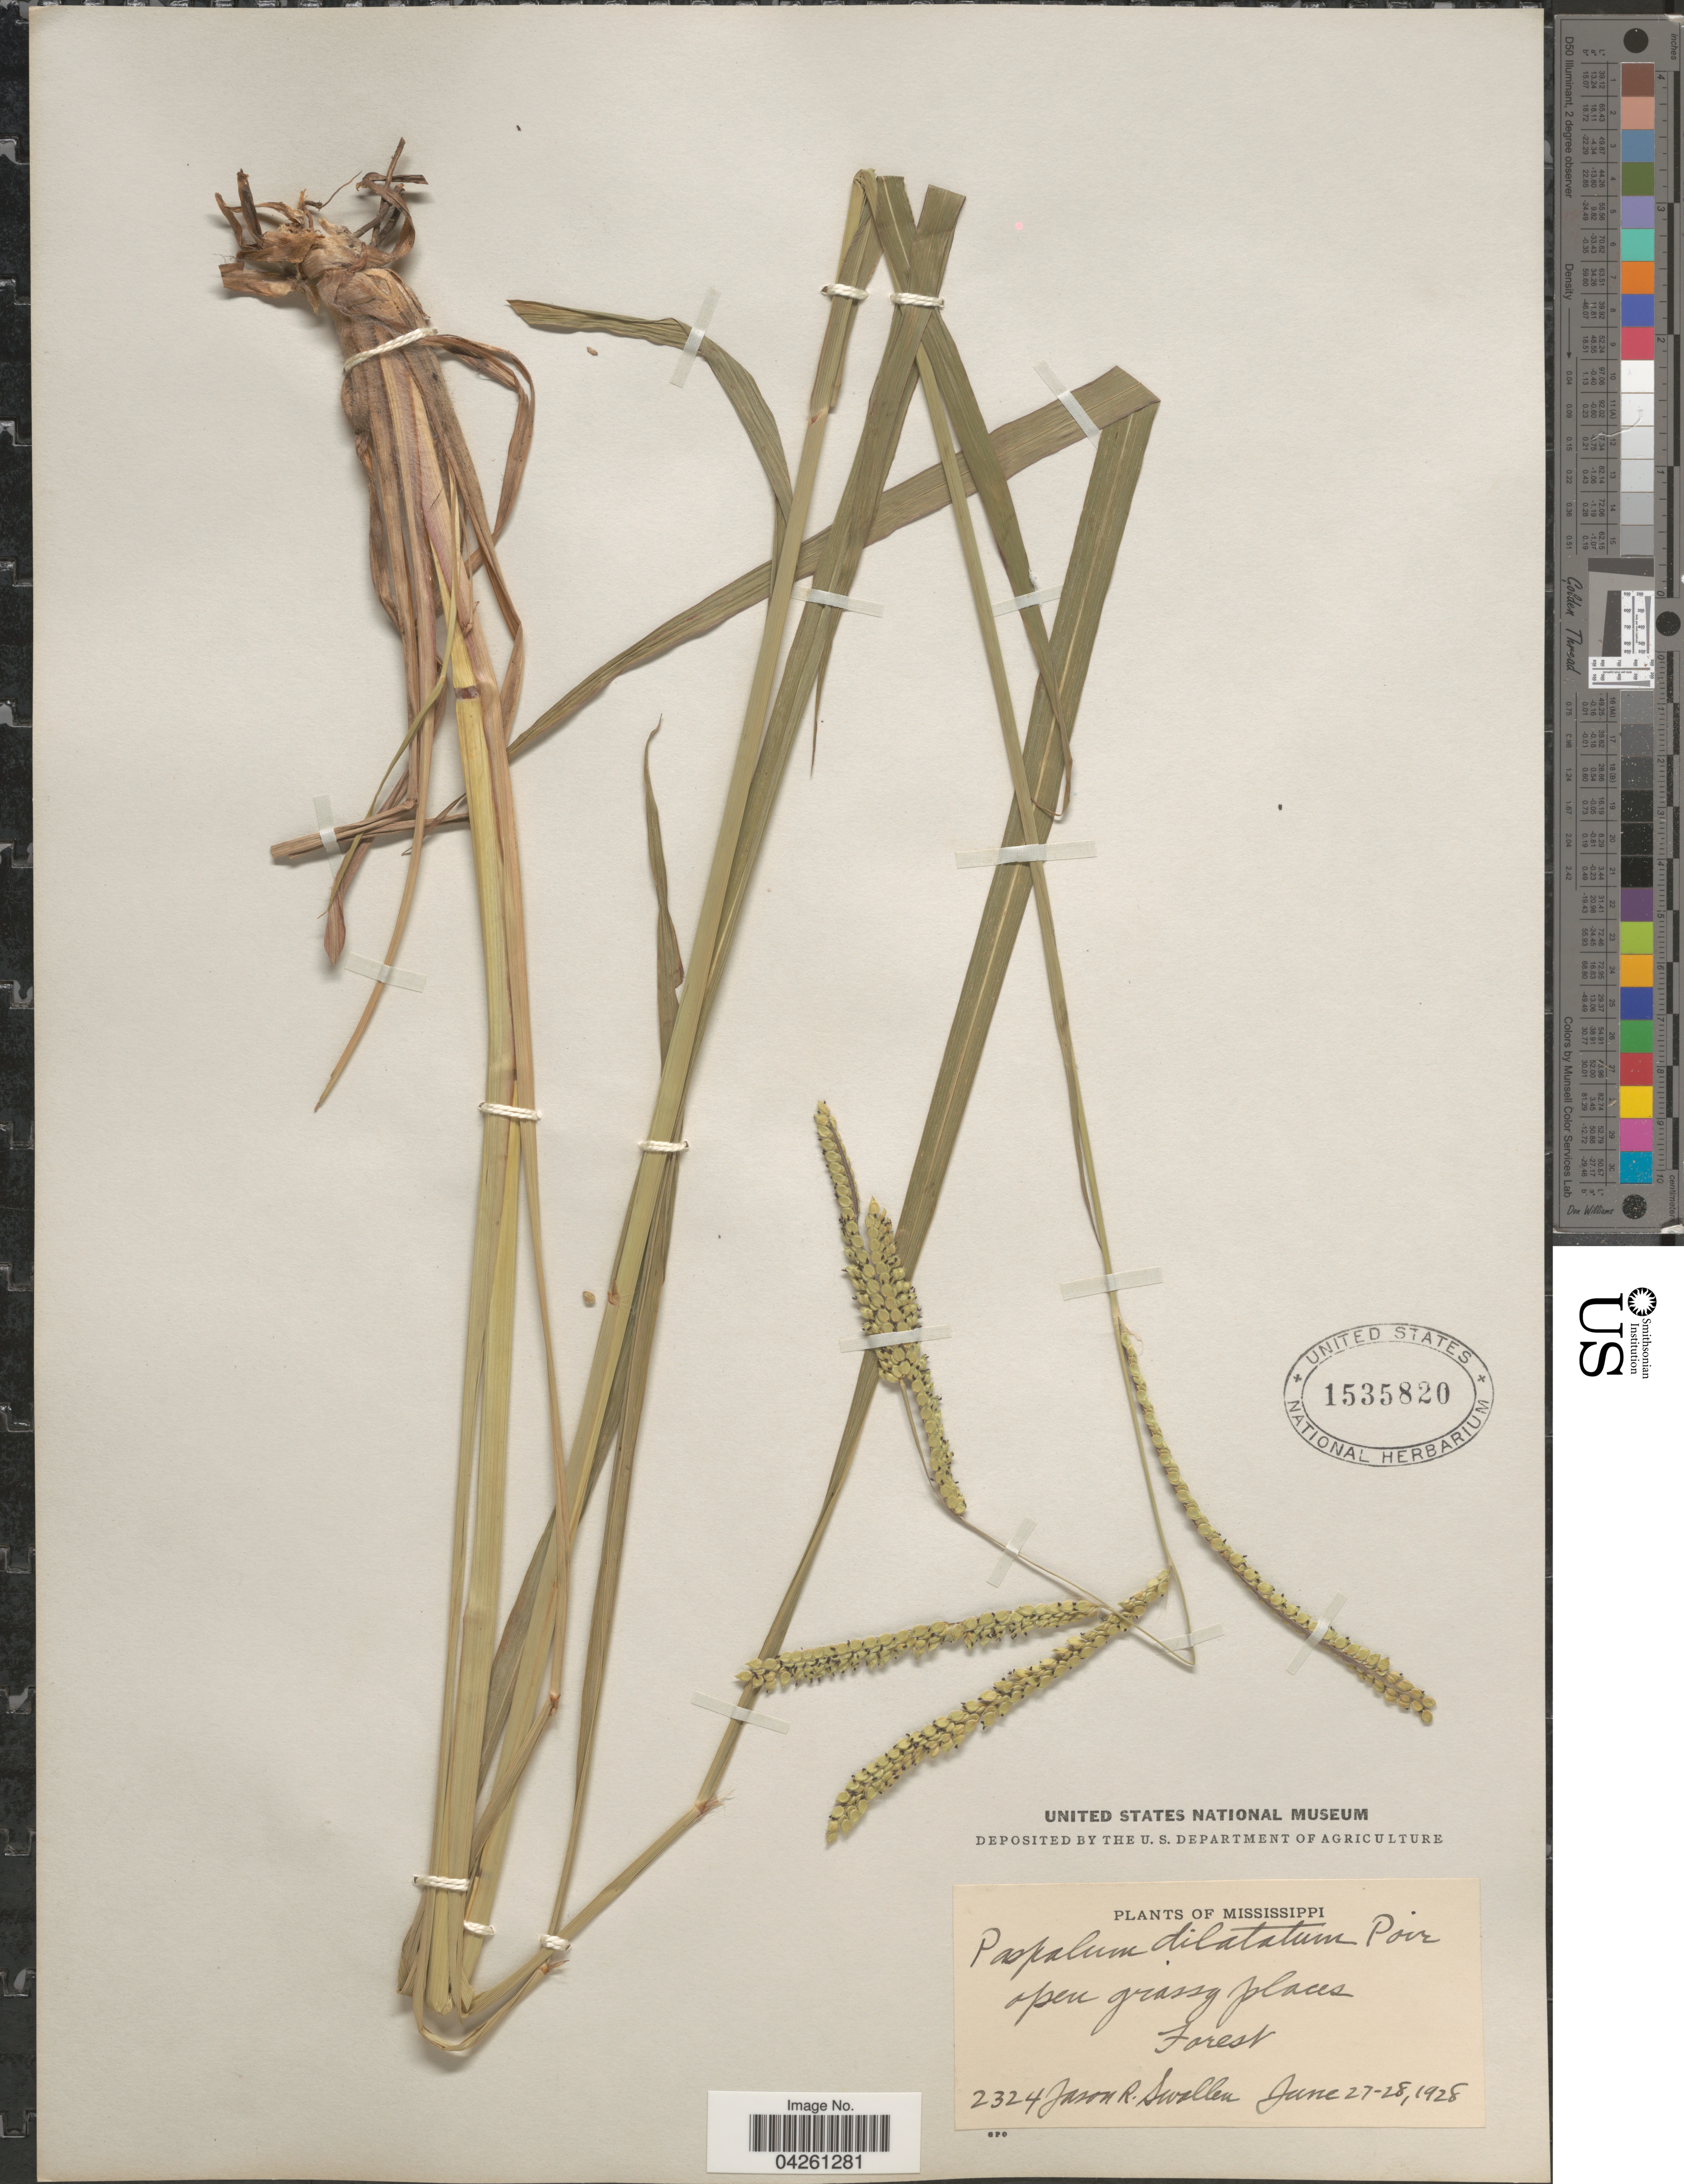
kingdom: Plantae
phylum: Tracheophyta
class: Liliopsida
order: Poales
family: Poaceae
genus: Paspalum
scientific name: Paspalum dilatatum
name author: Poir.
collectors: J. R. Swallen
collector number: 2324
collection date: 1928-06-27/1928-06-28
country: United States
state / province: Mississippi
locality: Open grassy places. Forest.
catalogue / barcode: US 1535820